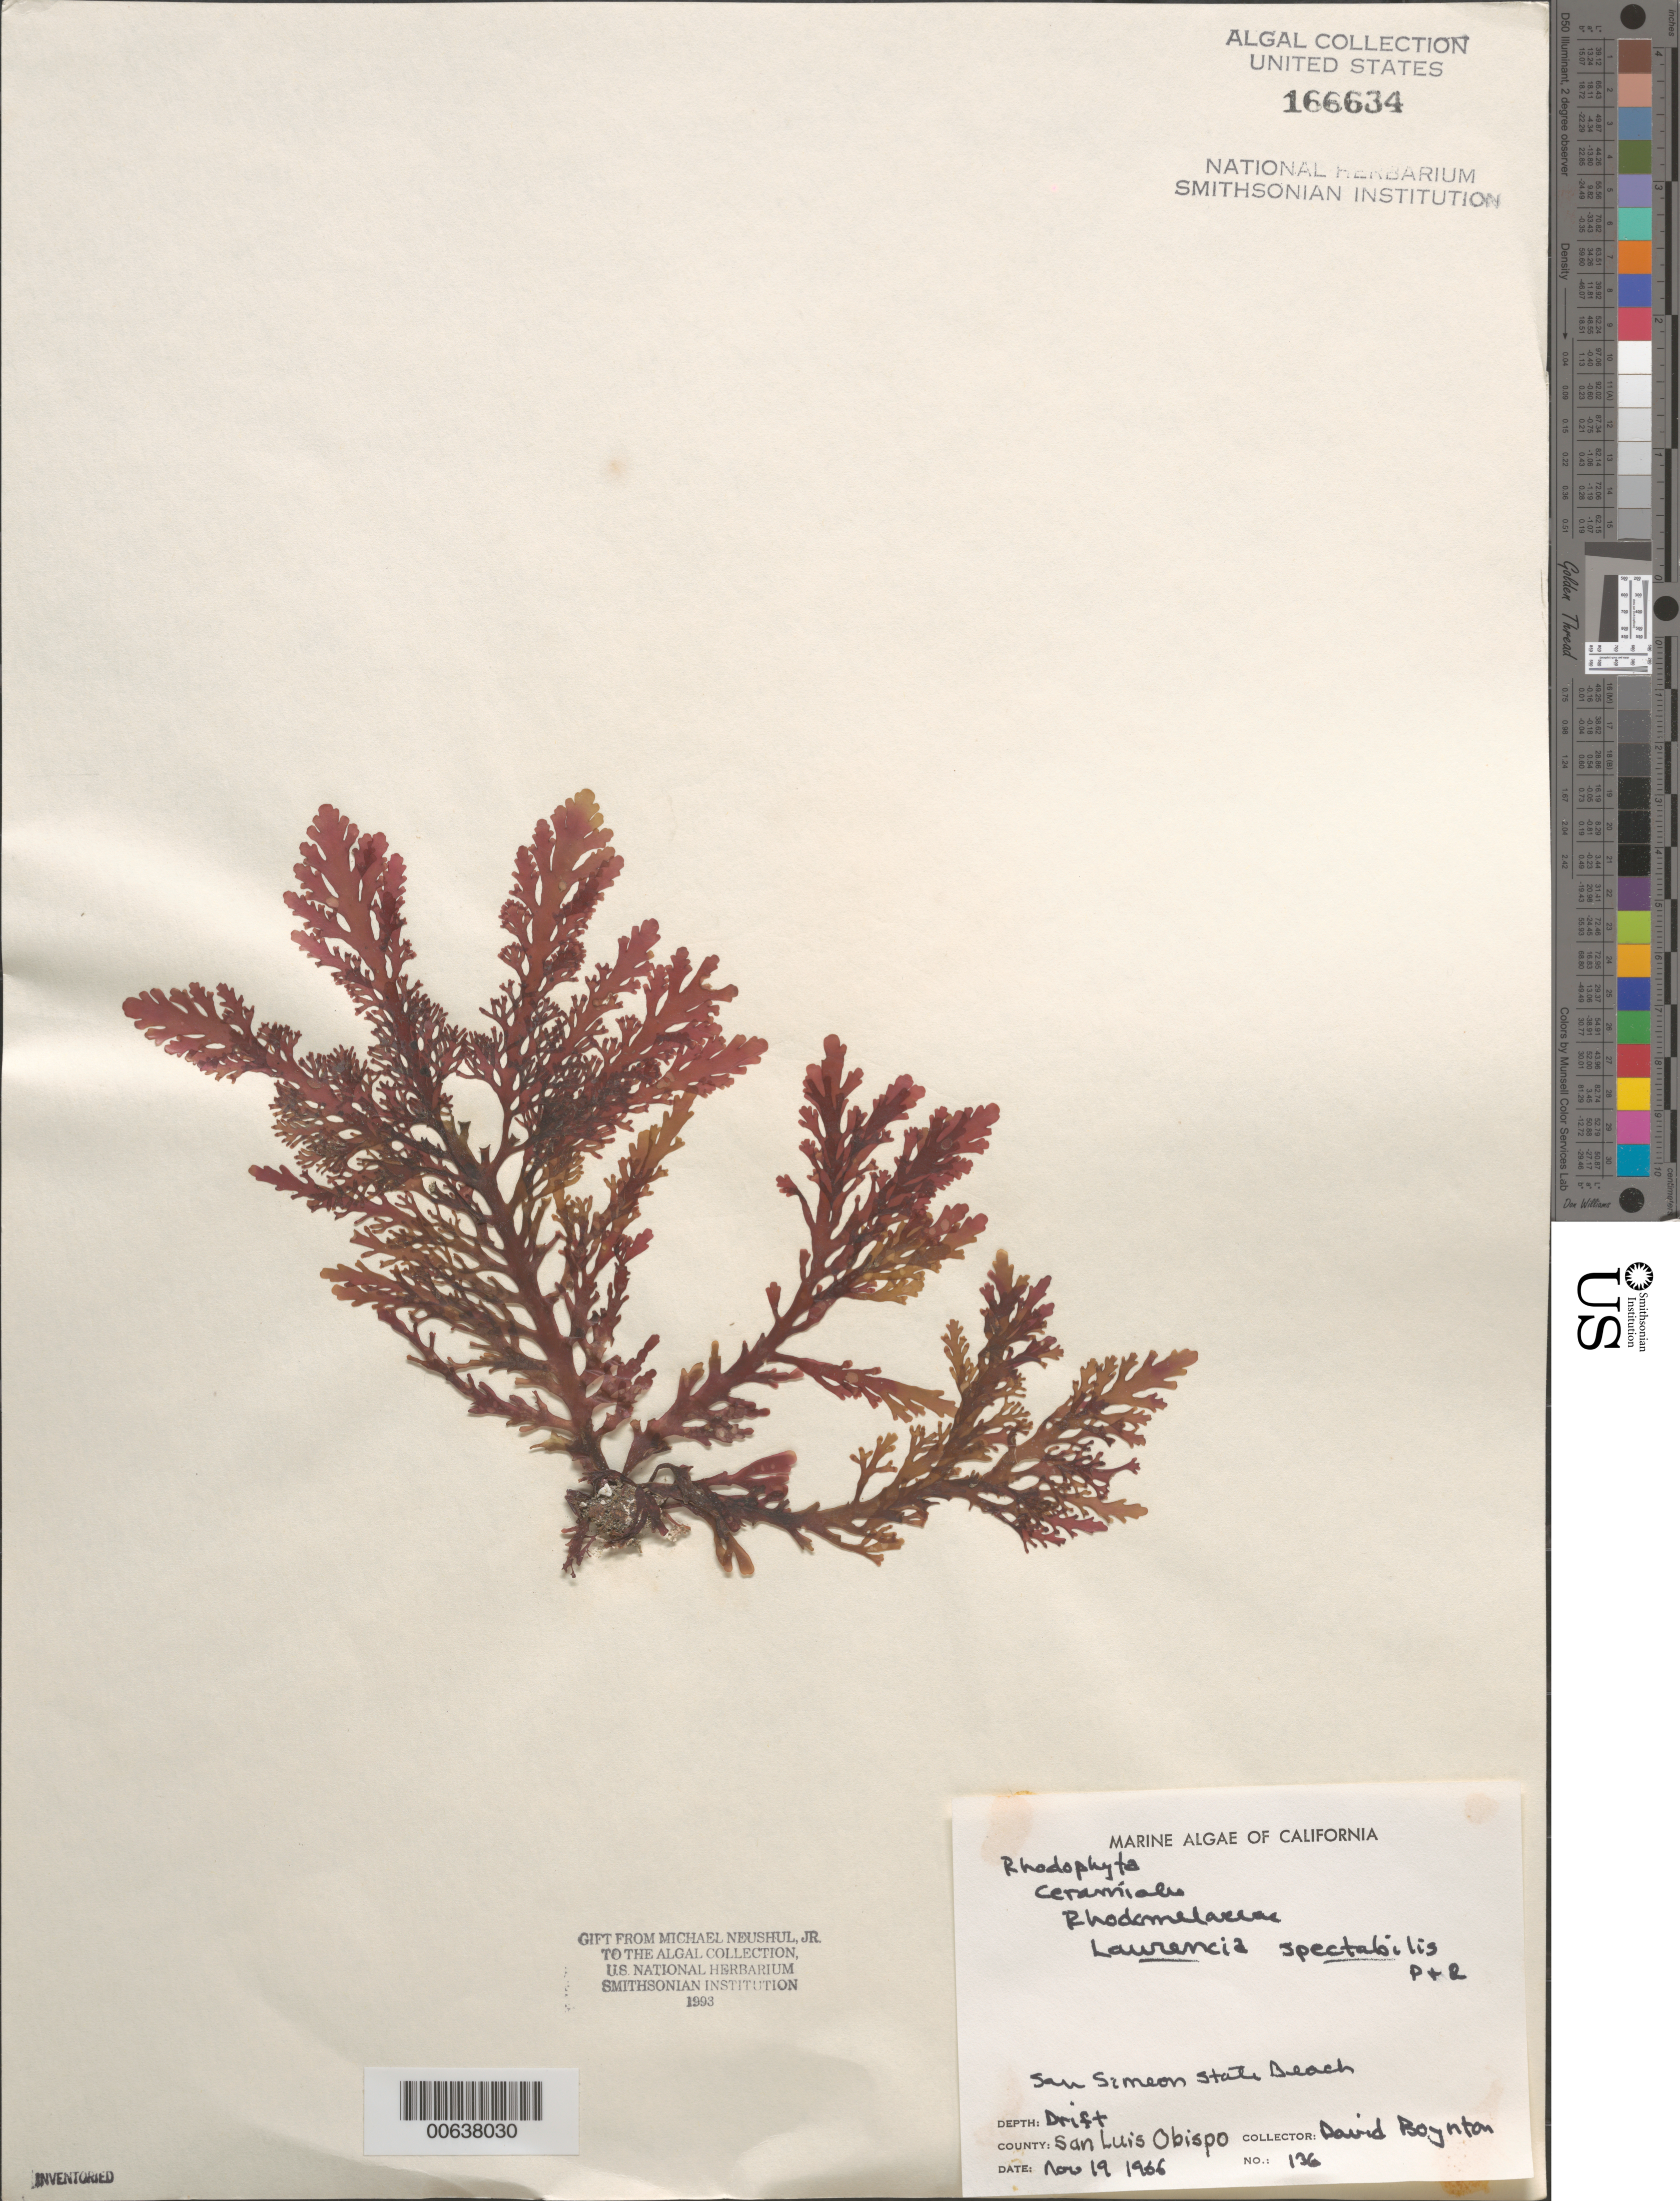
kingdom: Plantae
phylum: Rhodophyta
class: Florideophyceae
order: Ceramiales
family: Rhodomelaceae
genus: Osmundea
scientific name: Osmundea spectabilis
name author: (Postels & Rupr.) K.W. Nam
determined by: Algae name updating Project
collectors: D. Boynton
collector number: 136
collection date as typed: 19 Nov 1966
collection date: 1966-11-19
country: United States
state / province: California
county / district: San Luis Obispo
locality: San Simeon State Beach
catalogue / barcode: US 166634